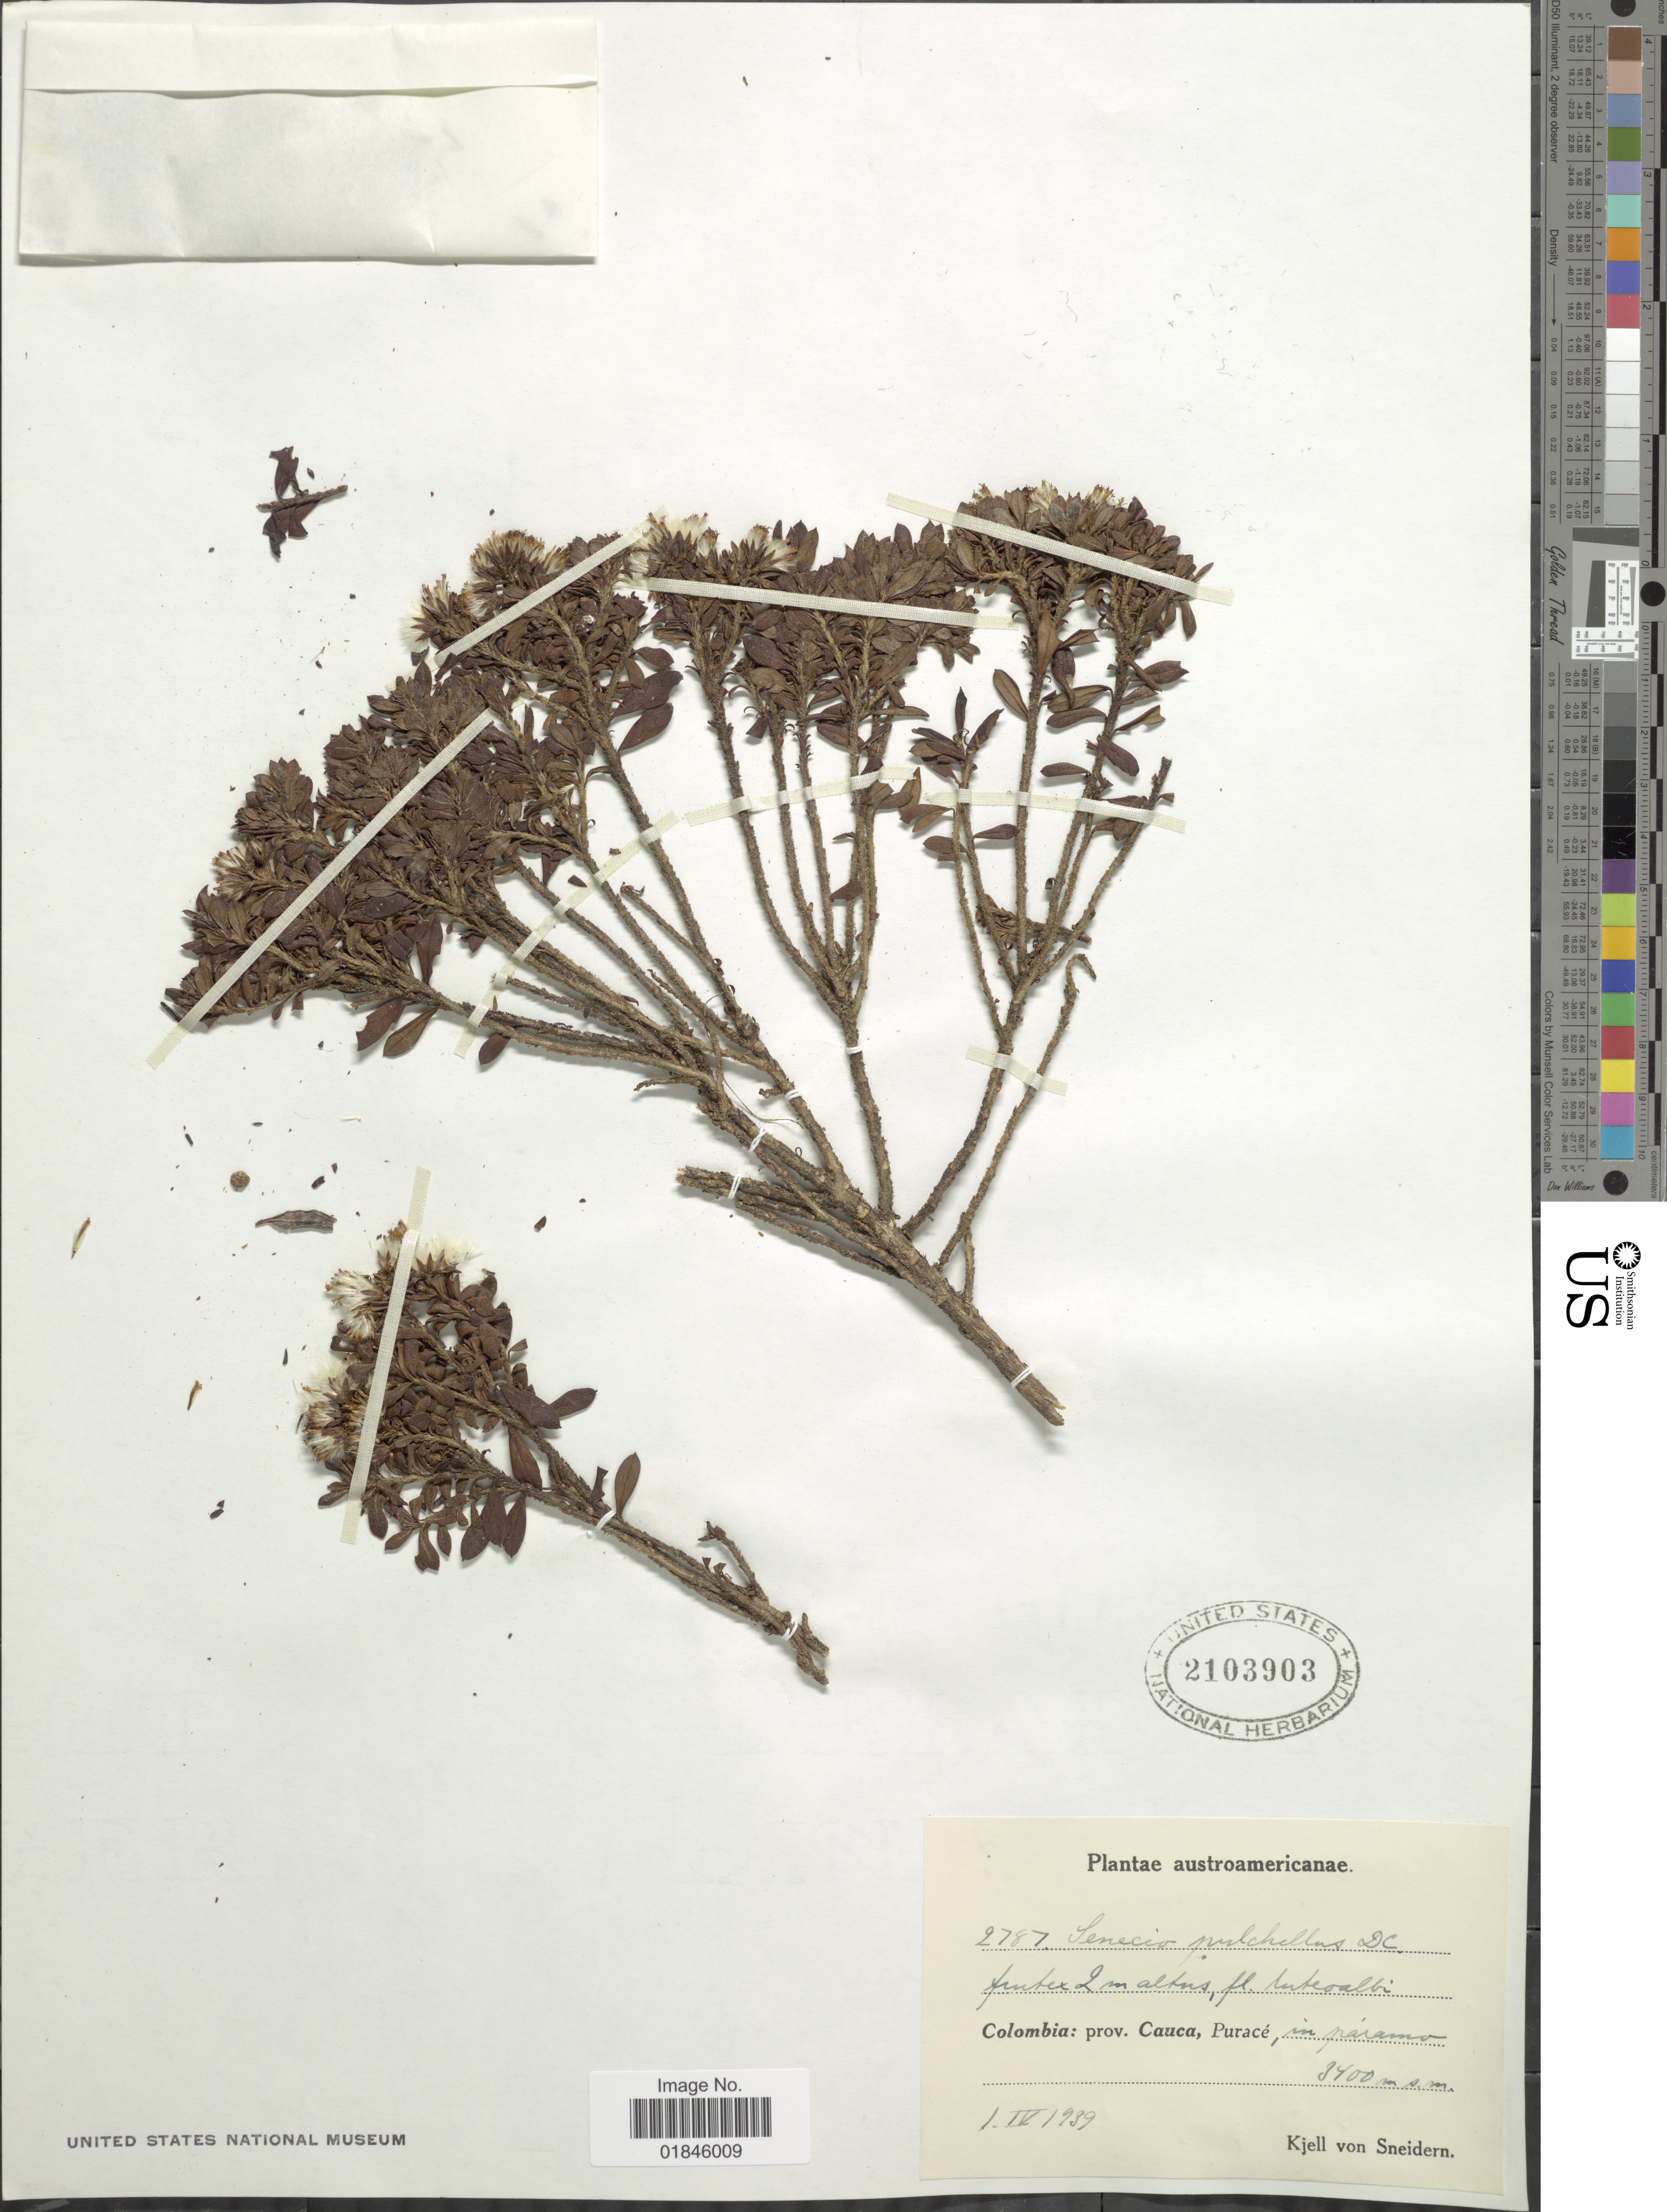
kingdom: Plantae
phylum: Tracheophyta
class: Magnoliopsida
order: Asterales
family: Asteraceae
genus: Pentacalia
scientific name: Pentacalia trichopus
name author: (Benth.) Cuatrec.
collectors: K. von Sneidern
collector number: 2787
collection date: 1939-04-01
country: Colombia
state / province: Cauca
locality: Colombia: prov. Cauca, Puracé, in páramo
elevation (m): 3400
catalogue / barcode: US 2103903